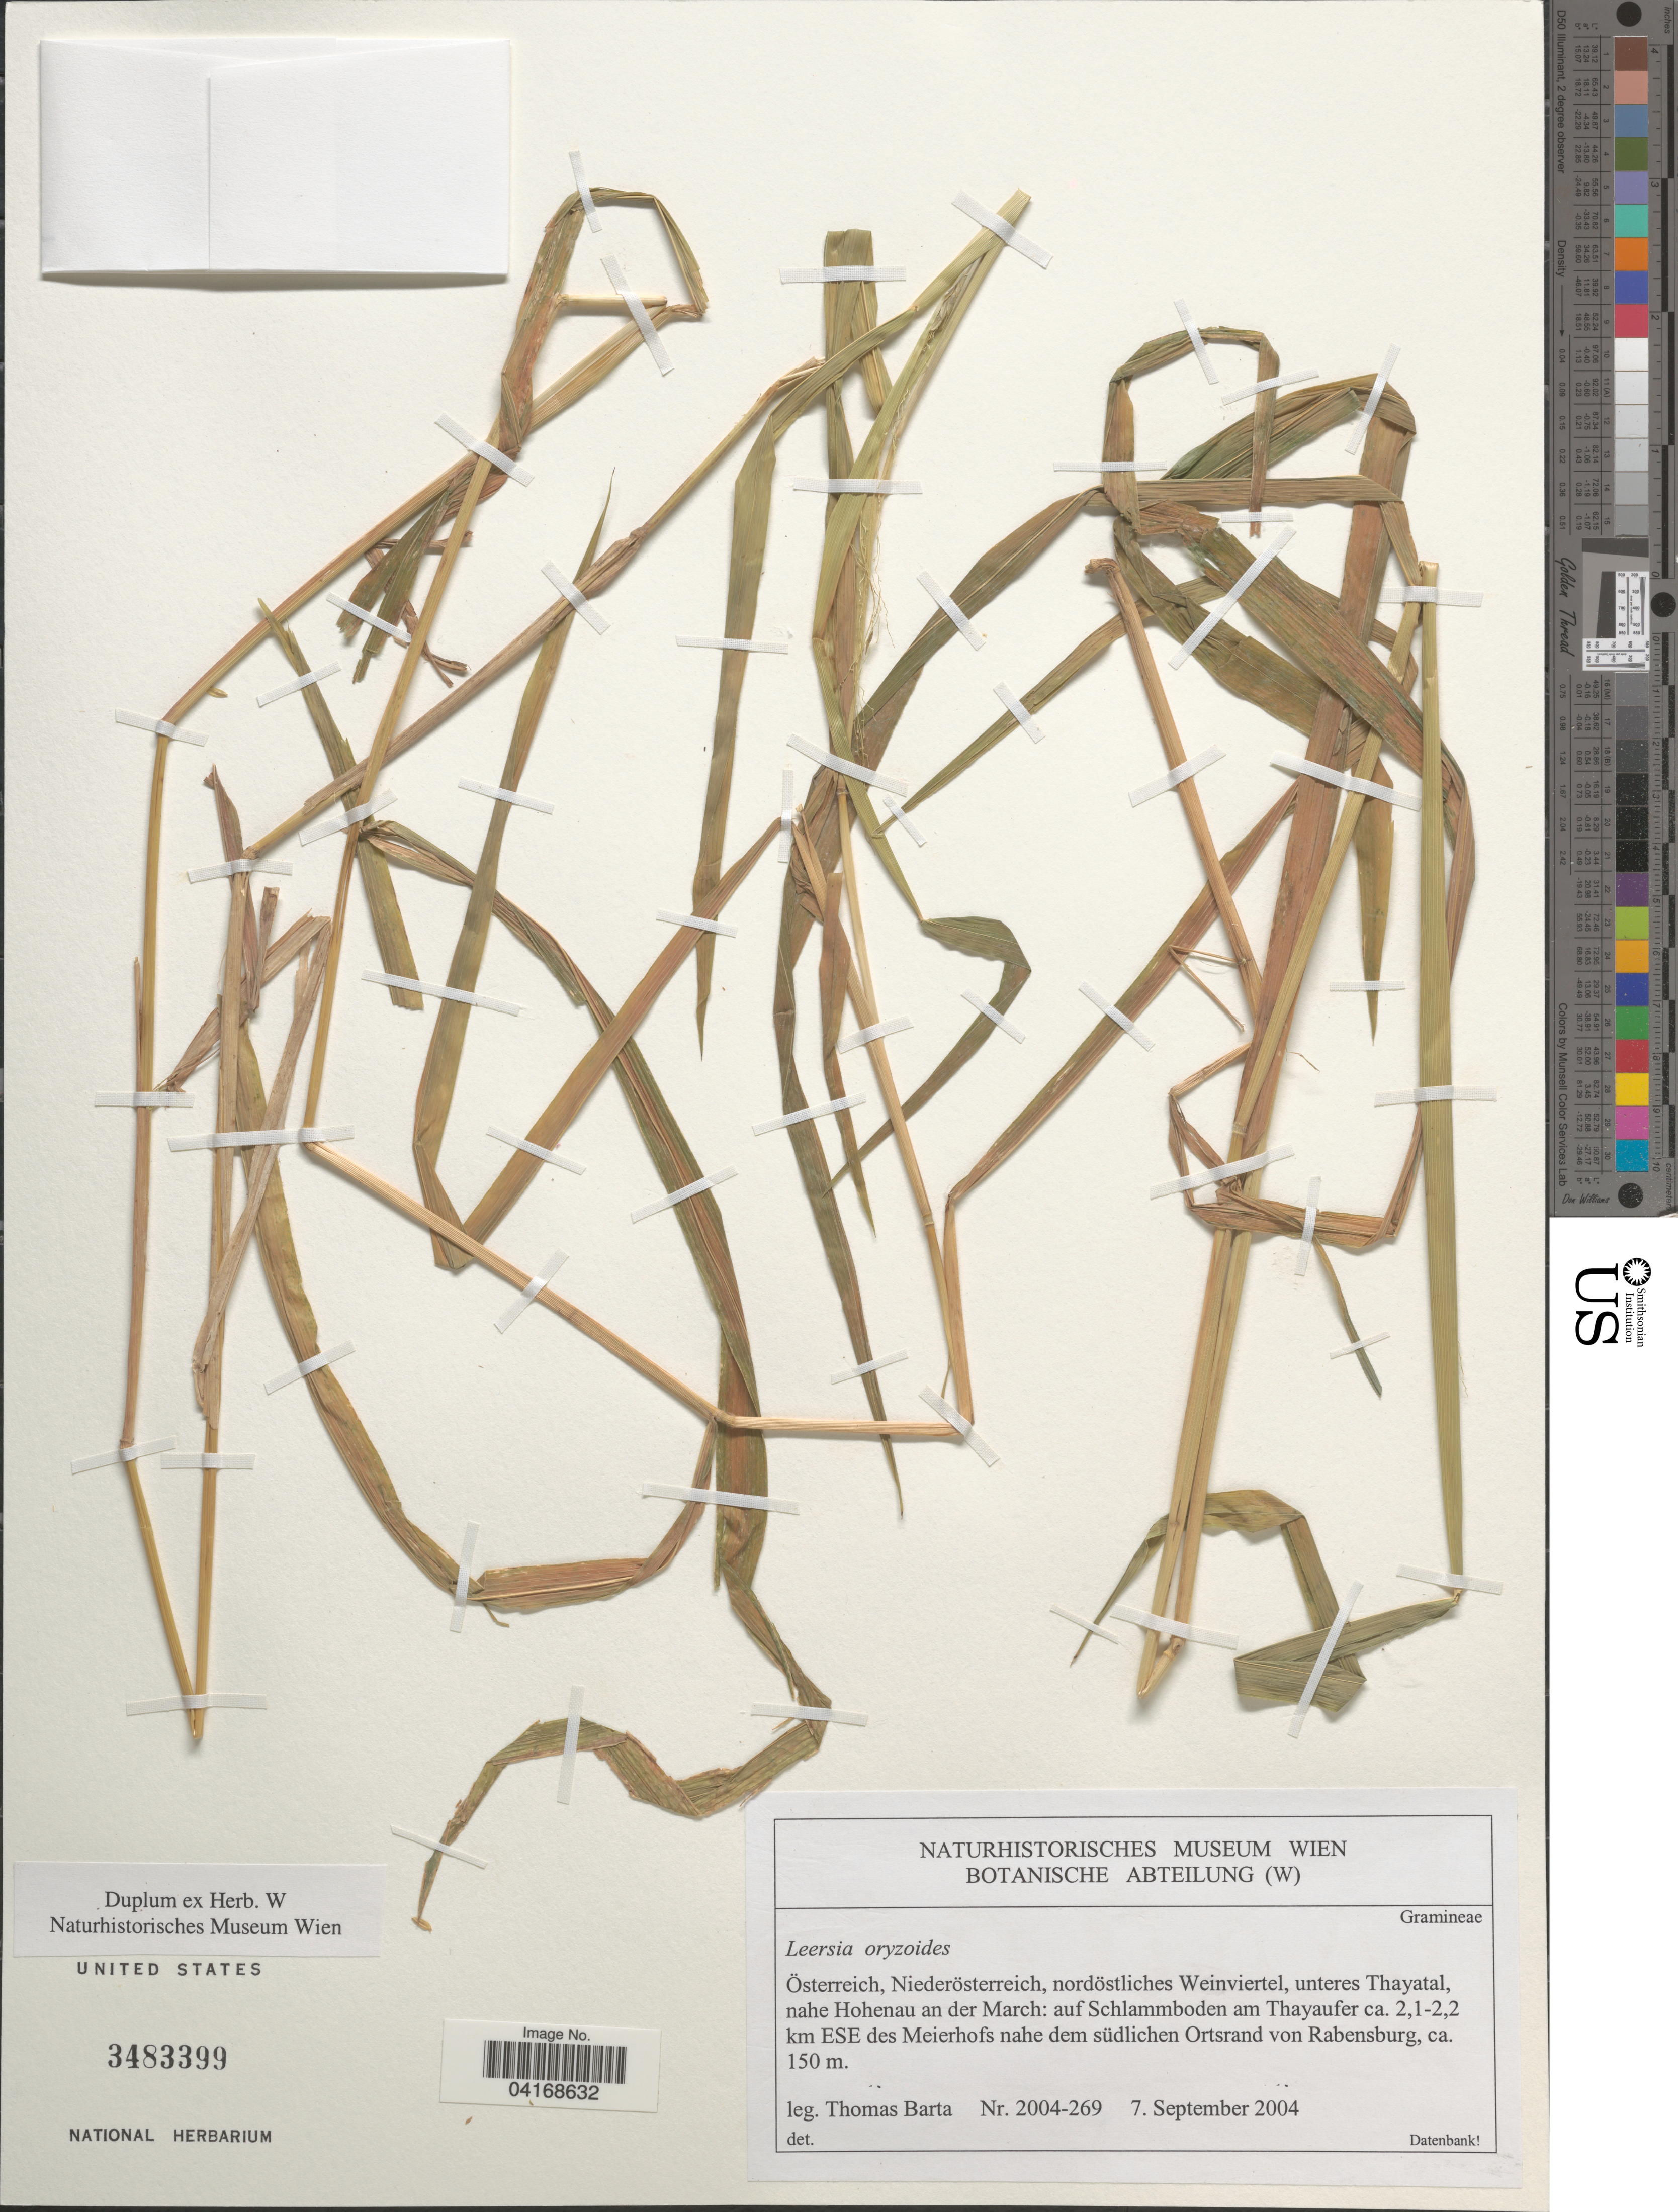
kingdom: Plantae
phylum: Tracheophyta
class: Liliopsida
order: Poales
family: Poaceae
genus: Leersia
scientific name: Leersia oryzoides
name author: (L.) Sw.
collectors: T. Barta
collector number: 2004-269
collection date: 2004-09-07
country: Austria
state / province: Niederosterreich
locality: Österreich, nordöstliches Weinviertel, unteres Thayatal, nahe Hohenau an der March: auf Schlammboden am Thayaufer ca. 2, 1-2,2 km ESE des Meierhofs nahe dem südlichen Ortsrand von Rabensburg.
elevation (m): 150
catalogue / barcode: US 3483399